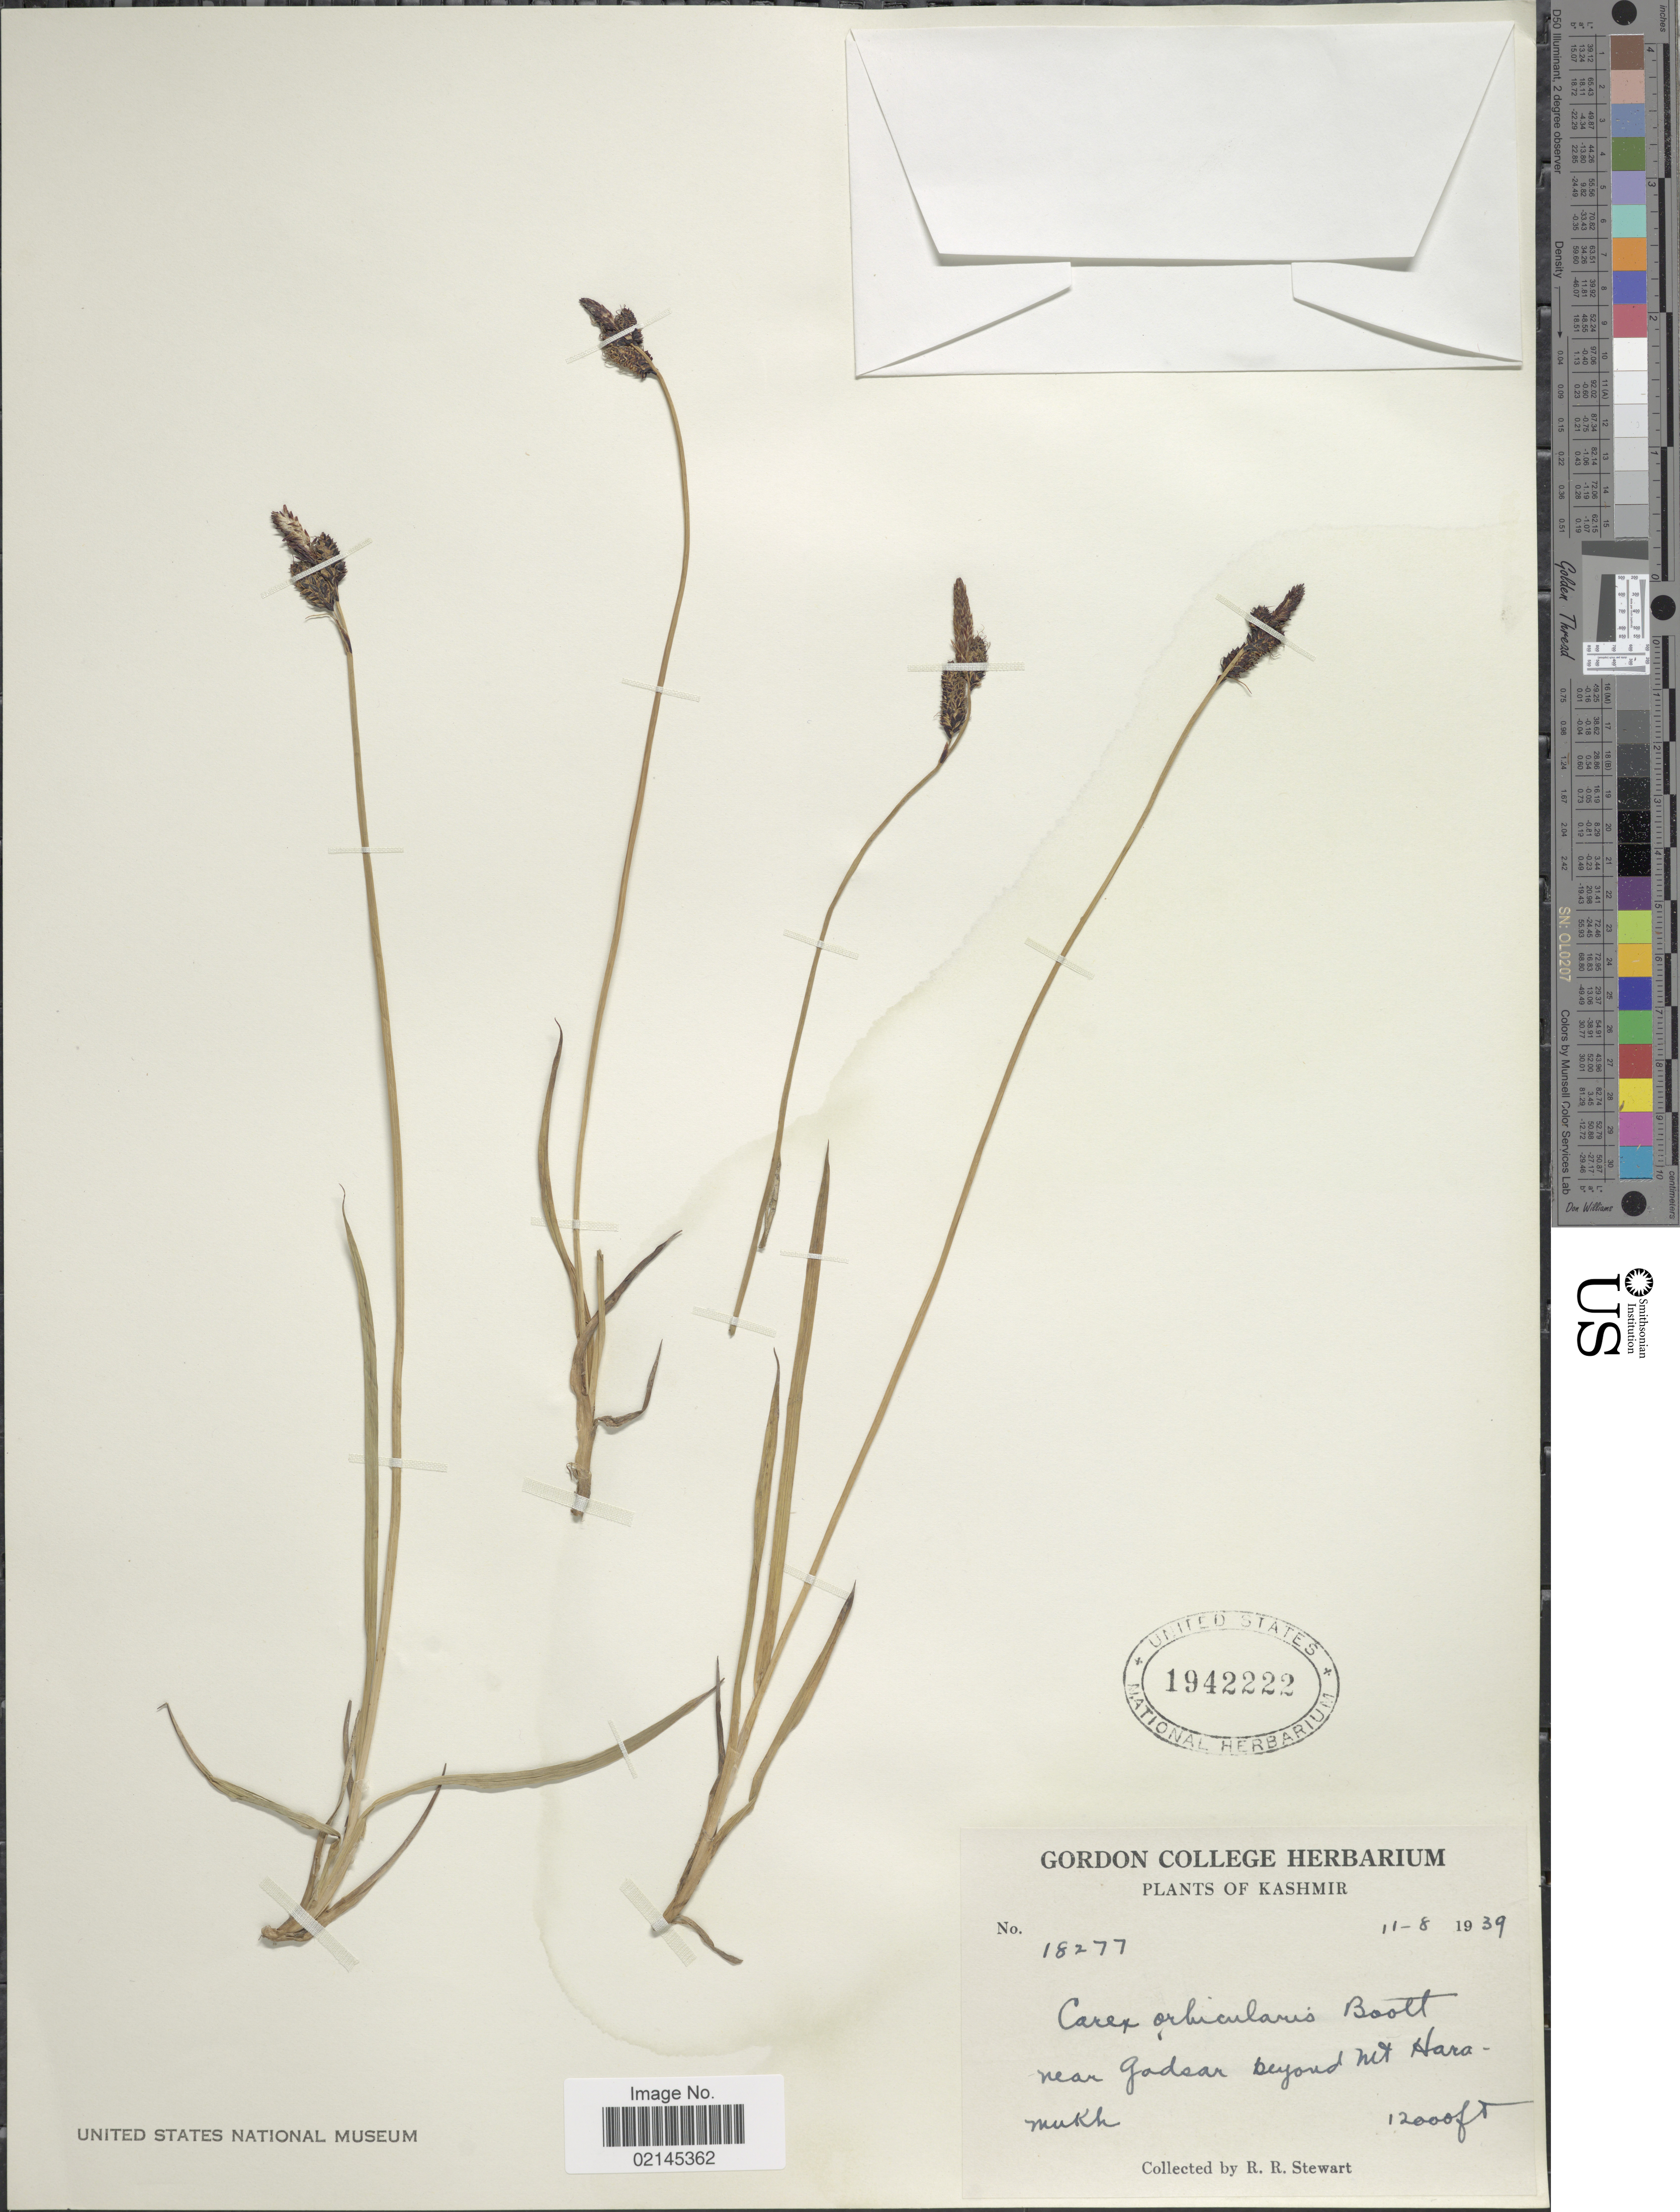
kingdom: Plantae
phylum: Tracheophyta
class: Liliopsida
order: Poales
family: Cyperaceae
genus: Carex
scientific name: Carex orbicularis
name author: Boott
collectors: R. R. Stewart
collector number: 18277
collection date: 1939-08-11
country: India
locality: Kashmir, near Godsar beyond Mt Haramukh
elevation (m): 3658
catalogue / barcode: US 1942222